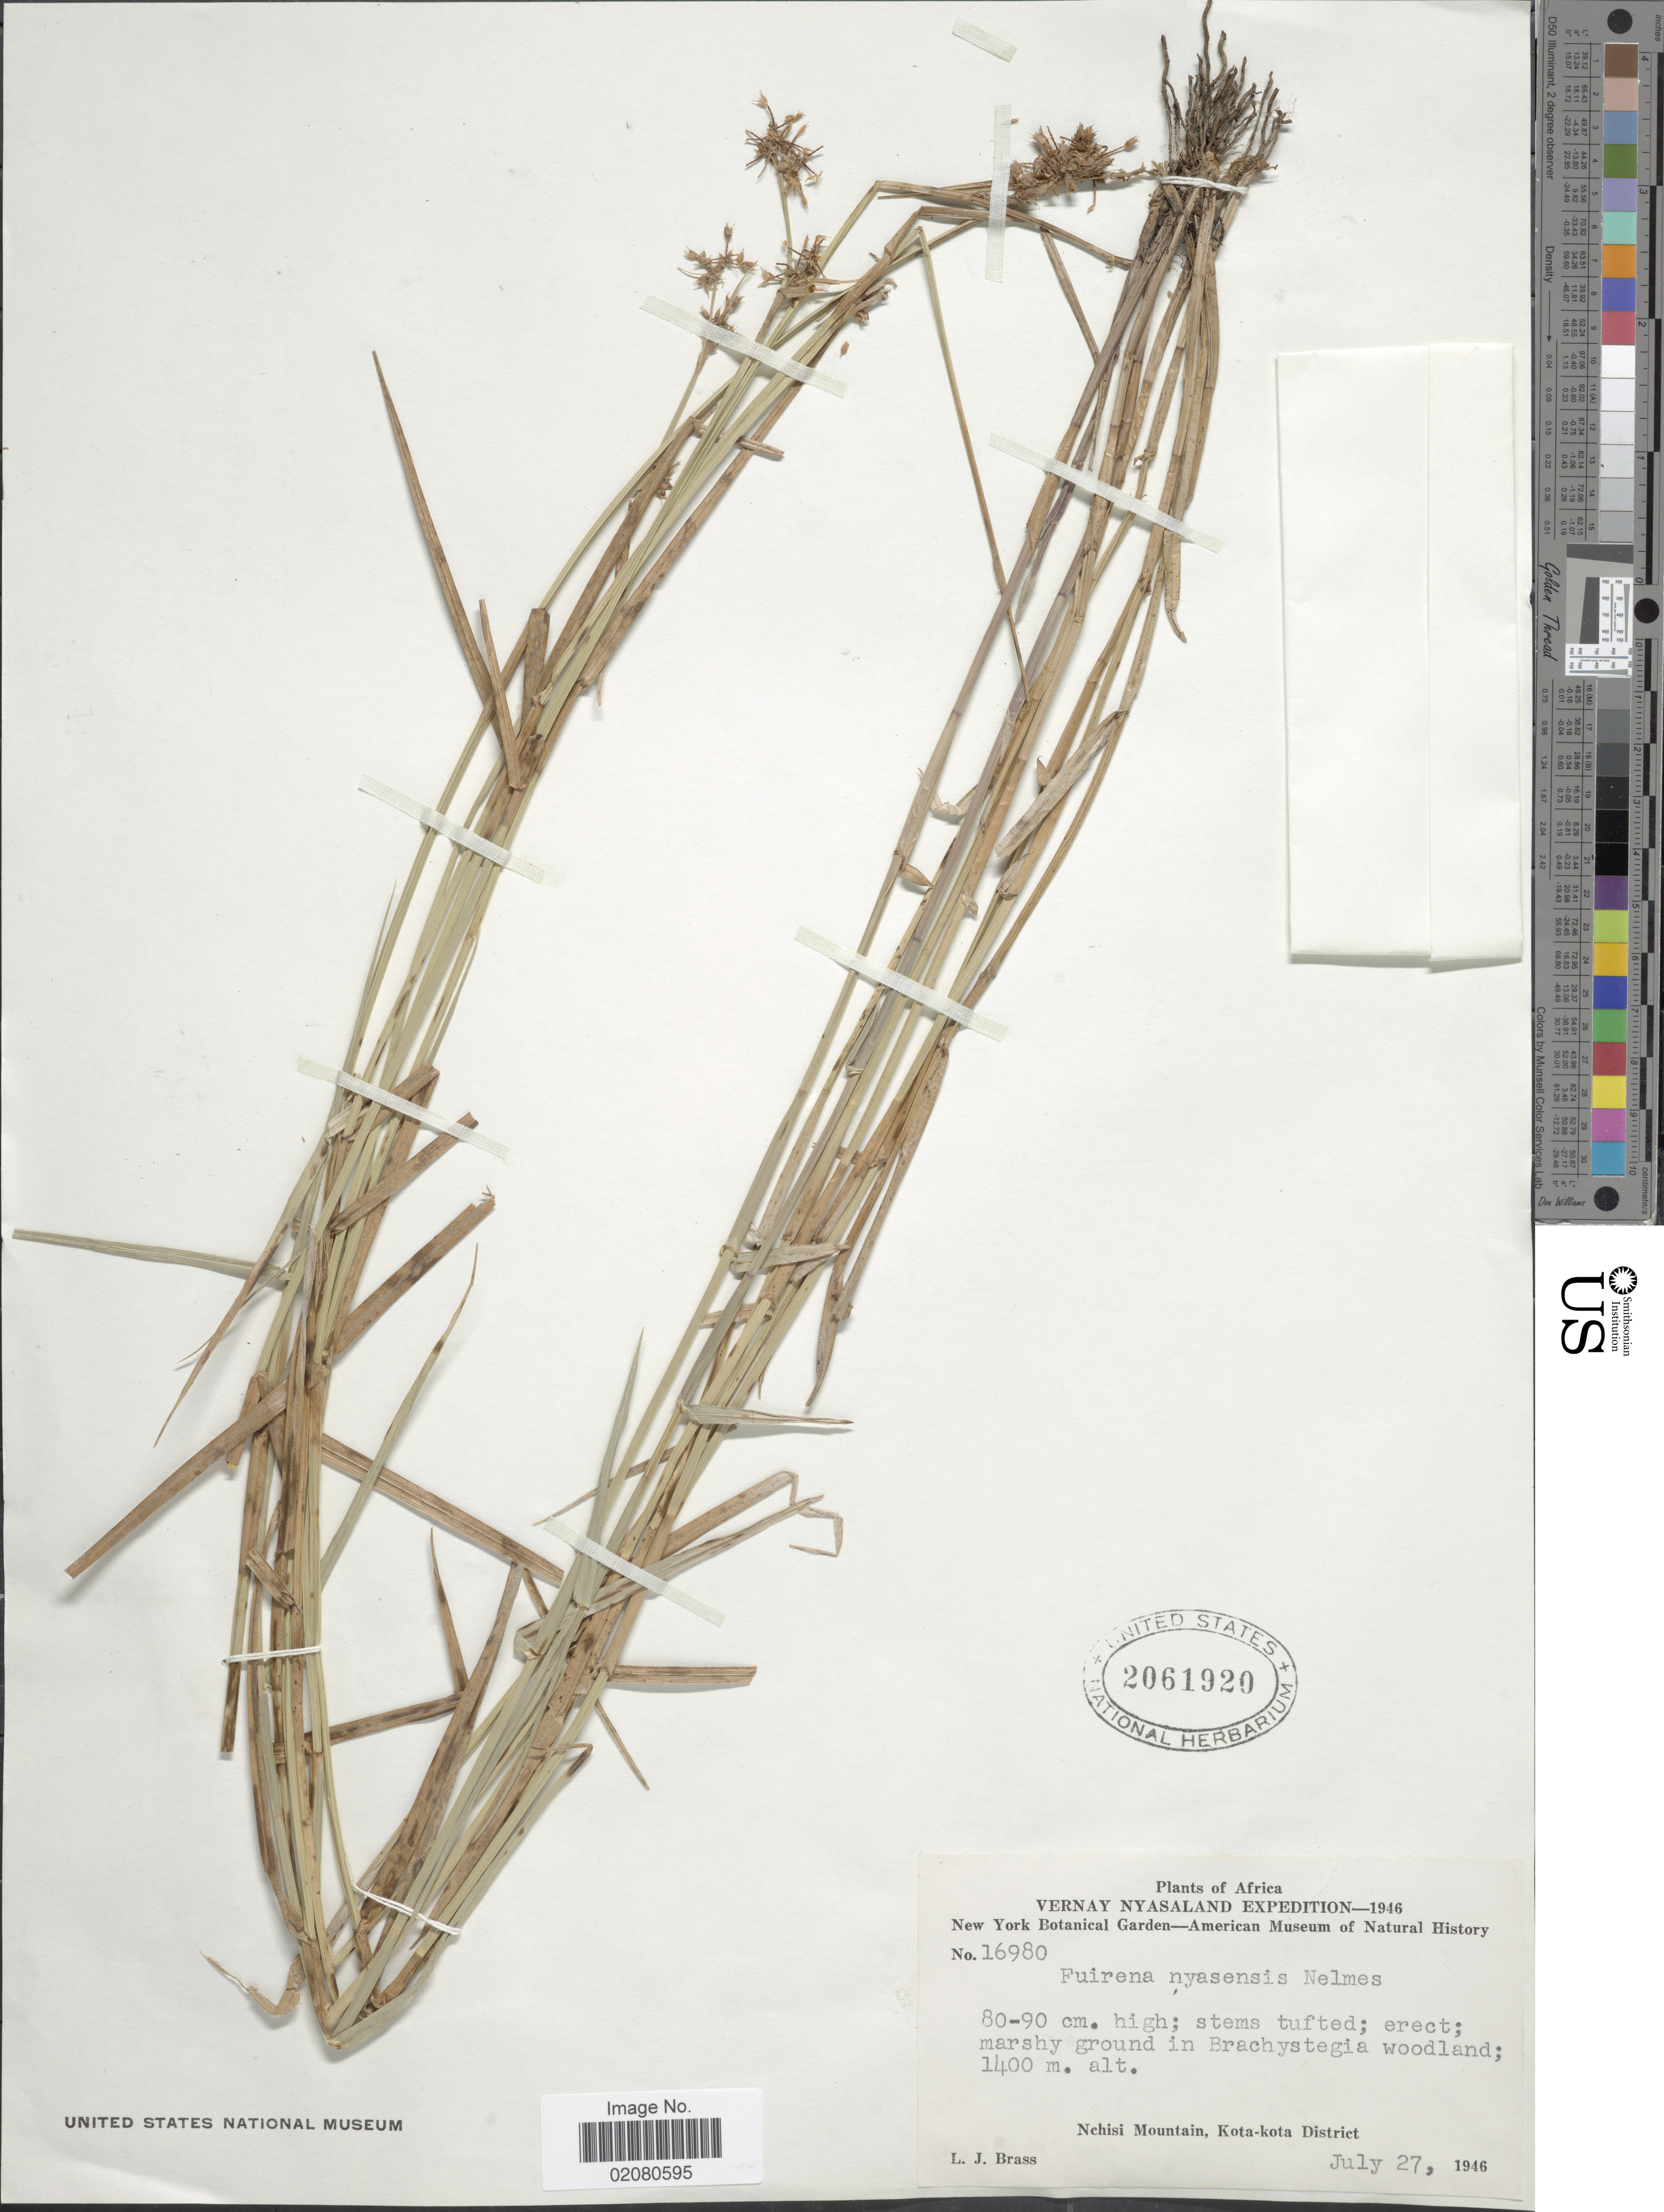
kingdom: Plantae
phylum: Tracheophyta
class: Liliopsida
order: Poales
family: Cyperaceae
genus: Fuirena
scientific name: Fuirena nyasensis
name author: Nelmes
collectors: L. J. Brass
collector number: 16980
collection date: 1946-07-27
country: Malawi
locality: Nyasaland, Brachystegia woodland, Nchisi Mountain, Kota-kota District.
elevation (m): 1400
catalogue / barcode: US 2061920